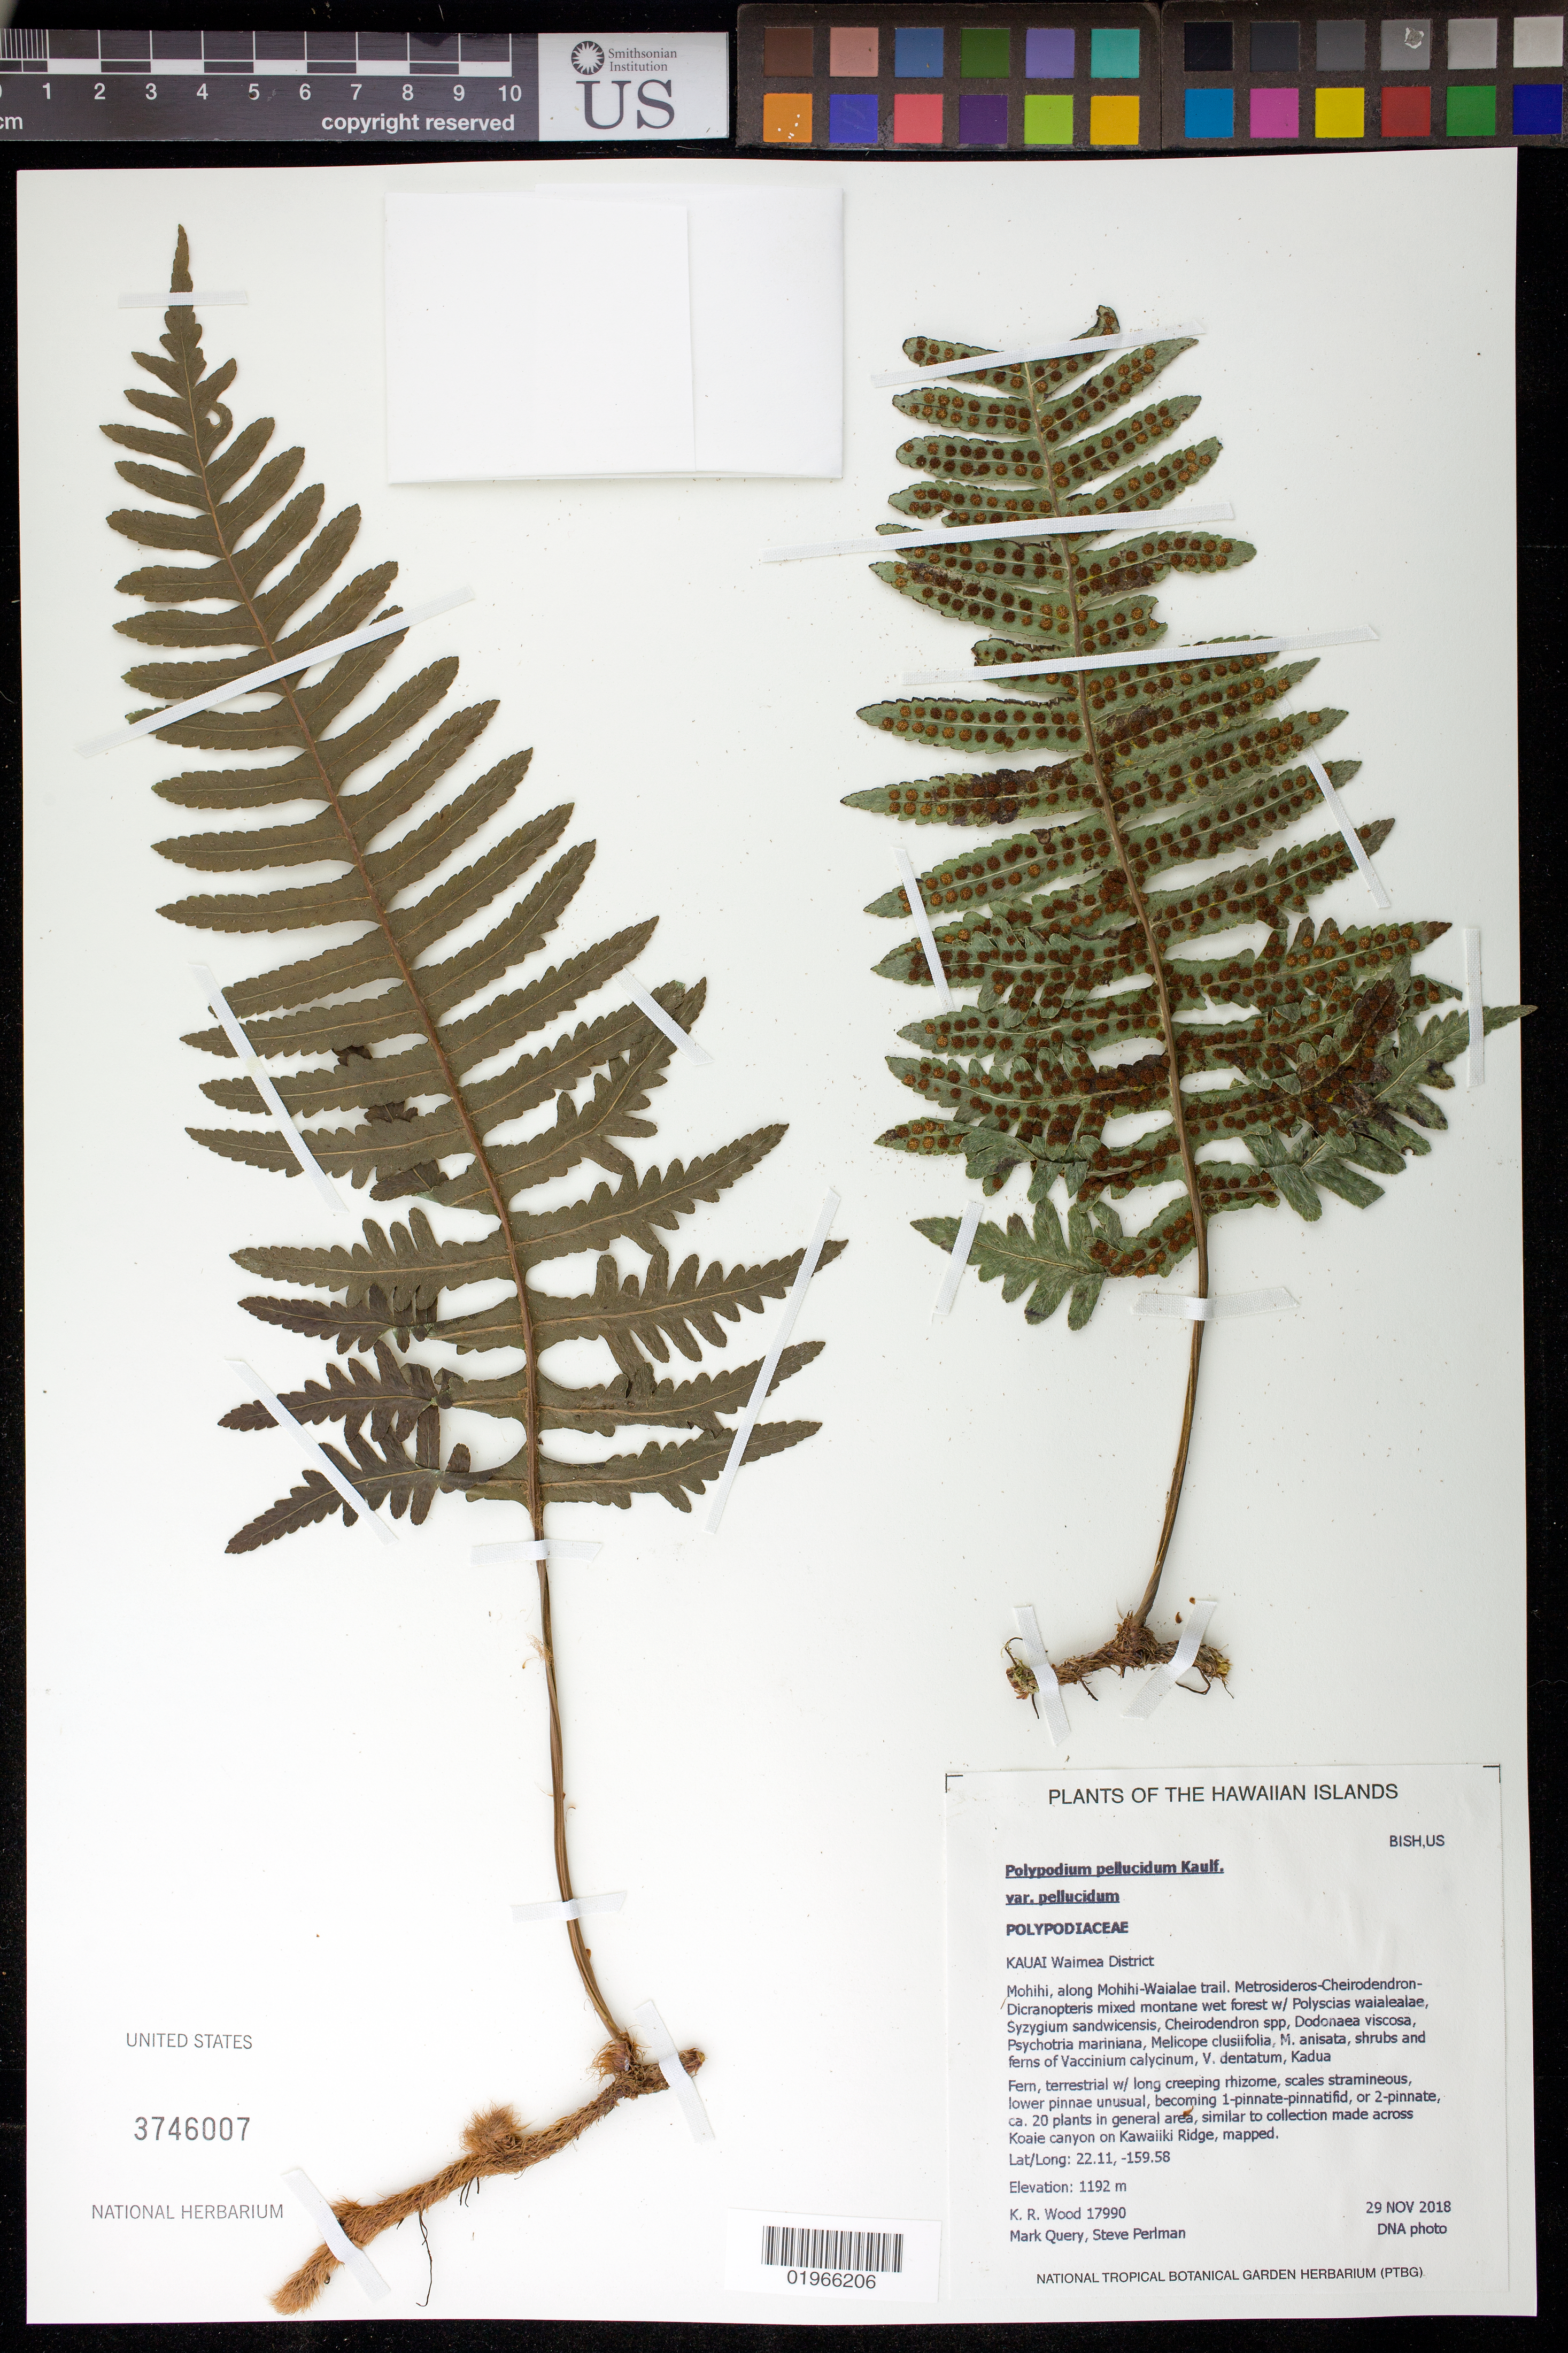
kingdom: Plantae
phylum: Tracheophyta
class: Polypodiopsida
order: Polypodiales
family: Polypodiaceae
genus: Polypodium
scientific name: Polypodium pellucidum var. pellucidum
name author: Kaulf.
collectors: K. R. Wood, M. Query & S. P. Perlman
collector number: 17990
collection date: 2018-11-29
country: United States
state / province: Hawaii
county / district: Kauai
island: Kaua'i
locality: Waimea District, Mohihi, along Mohihi-Waialae trail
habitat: Mixed montane wet forest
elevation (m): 1192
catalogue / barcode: US 3746007